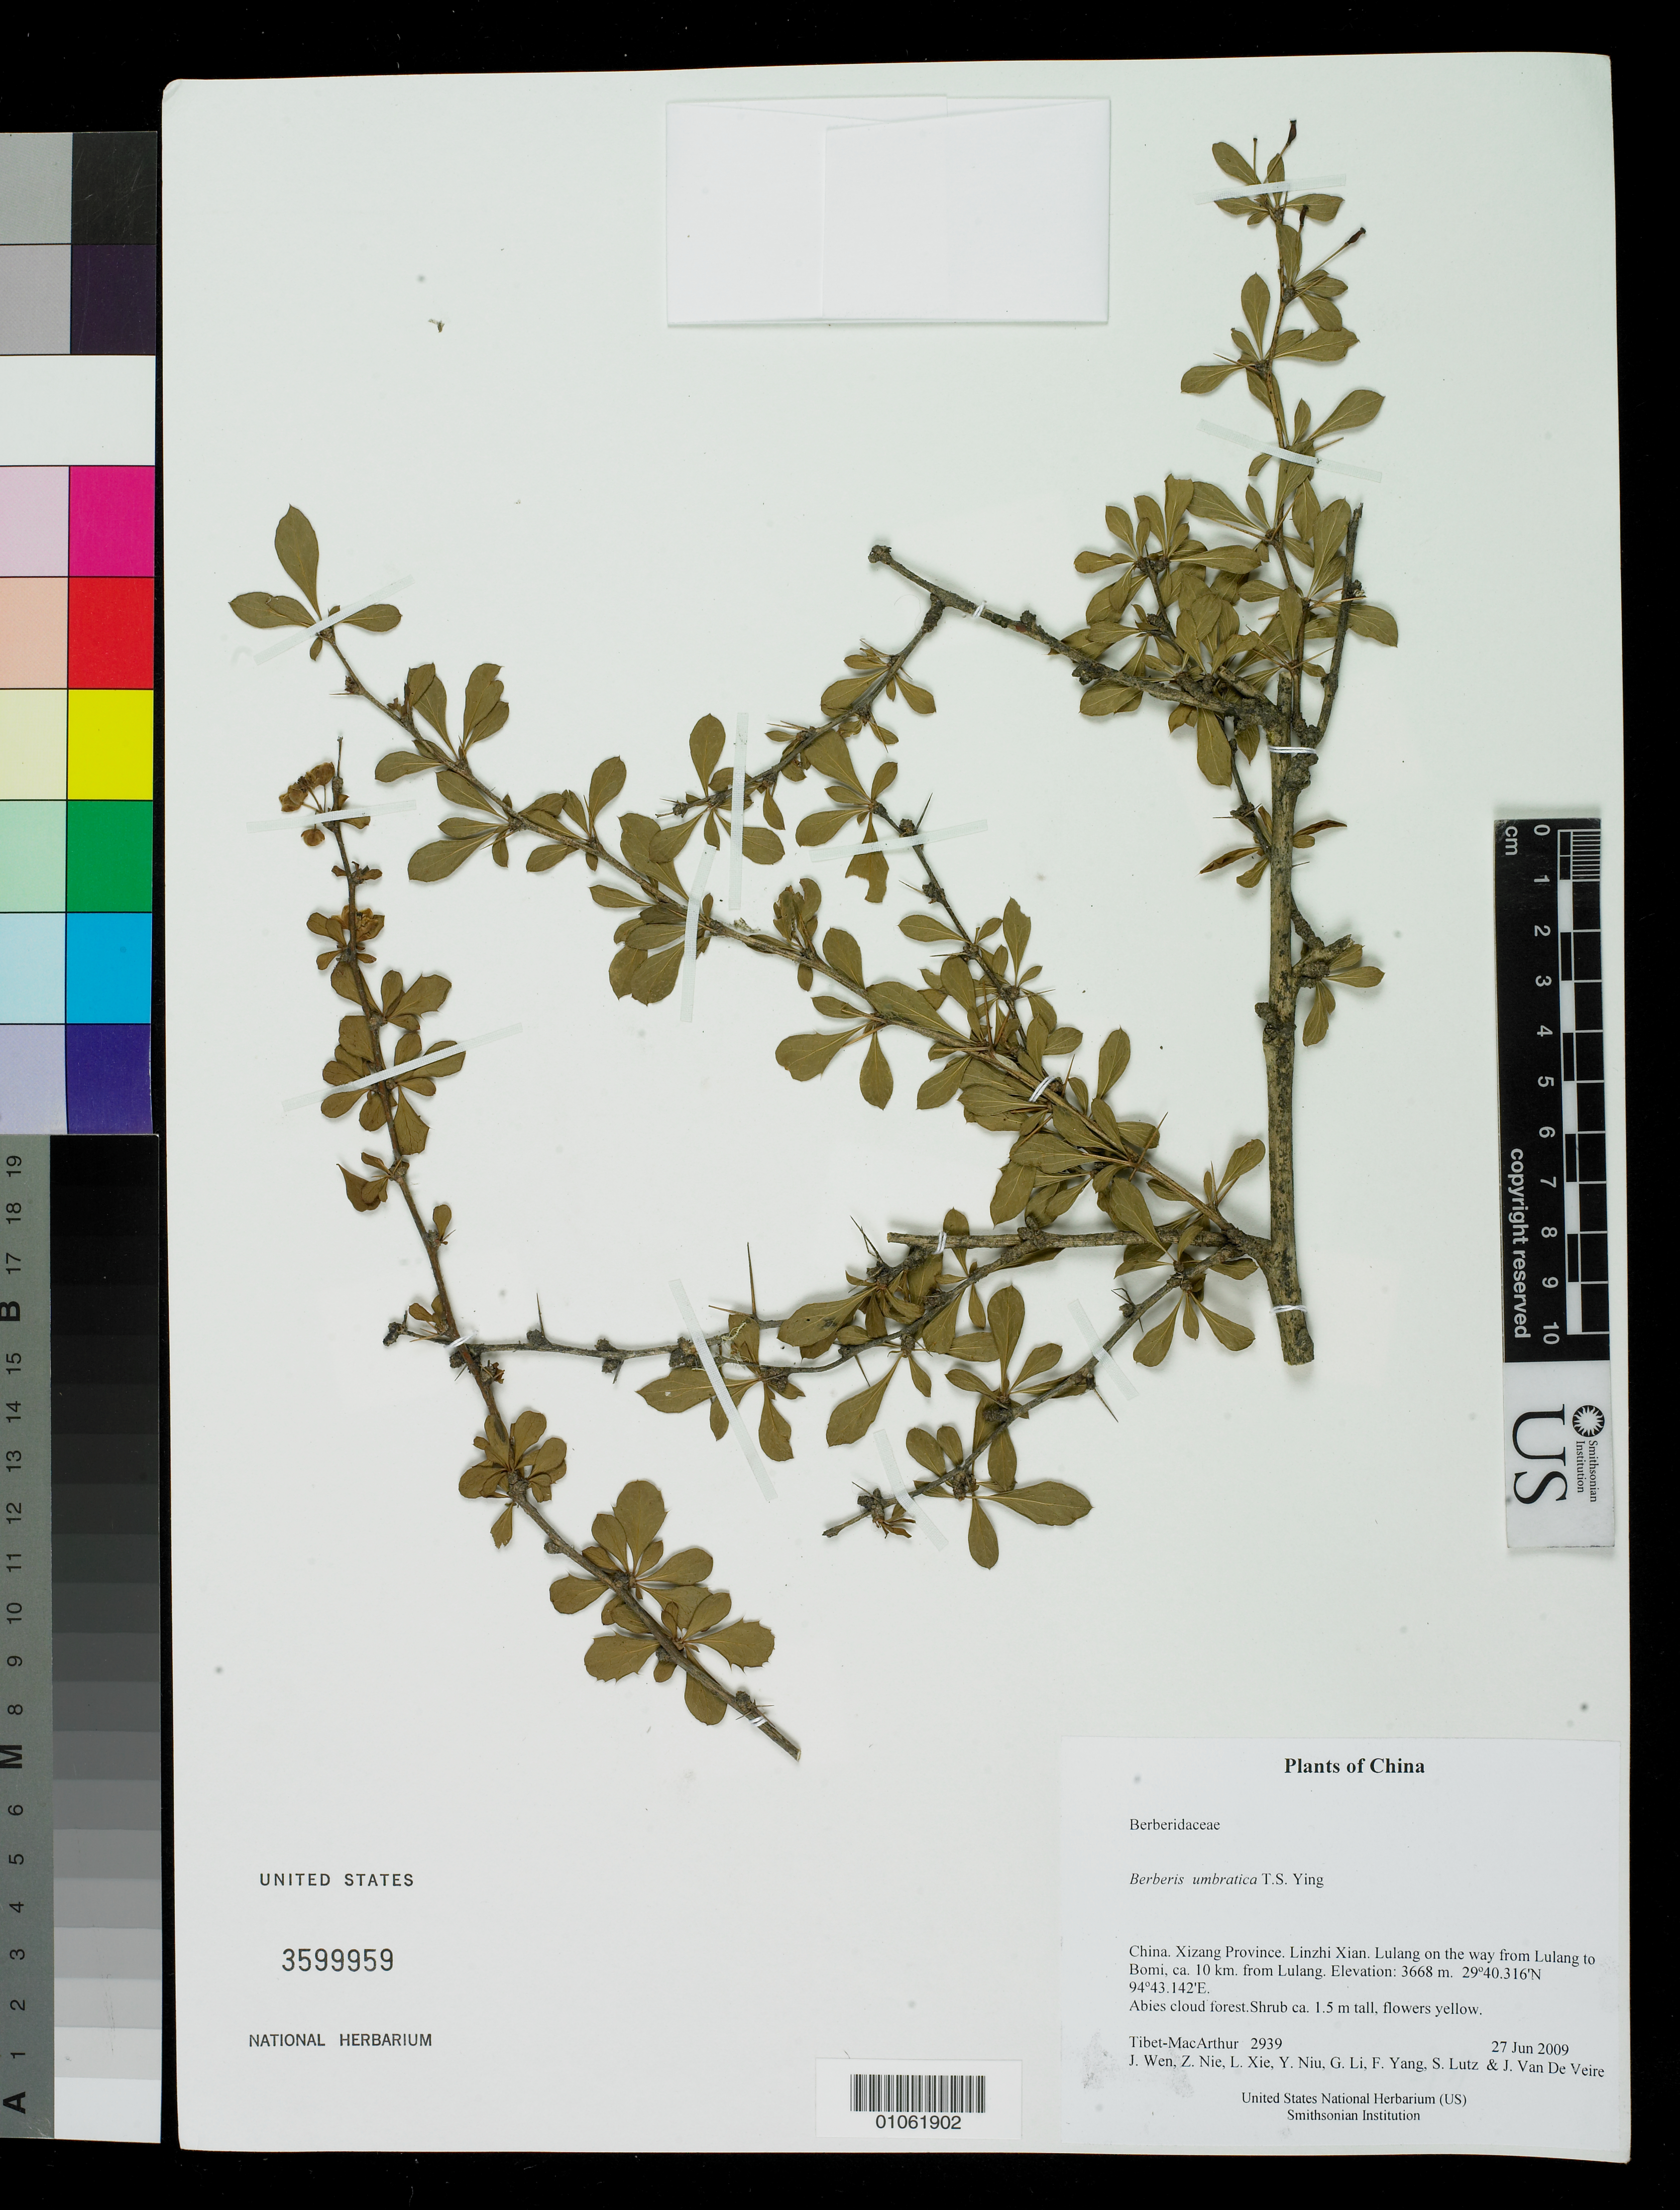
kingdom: Plantae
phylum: Tracheophyta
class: Magnoliopsida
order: Ranunculales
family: Berberidaceae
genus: Berberis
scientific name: Berberis umbratica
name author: T.S.Ying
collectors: Tibet-MacArthur, J. Wen, Z. Nie, L. Xie, Y. Niu, G. Li, F. Yang, S. Lutz & J. Van De Veire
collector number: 2939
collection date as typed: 27 Jun 2009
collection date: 2009-06-27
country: China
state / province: Xizang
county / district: Linzhi Xian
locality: Lulang on the way from Lulang to Bomi, ca. 10 km. from Lulang.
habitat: Abies cloud forest.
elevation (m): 3668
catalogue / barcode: US 3599959